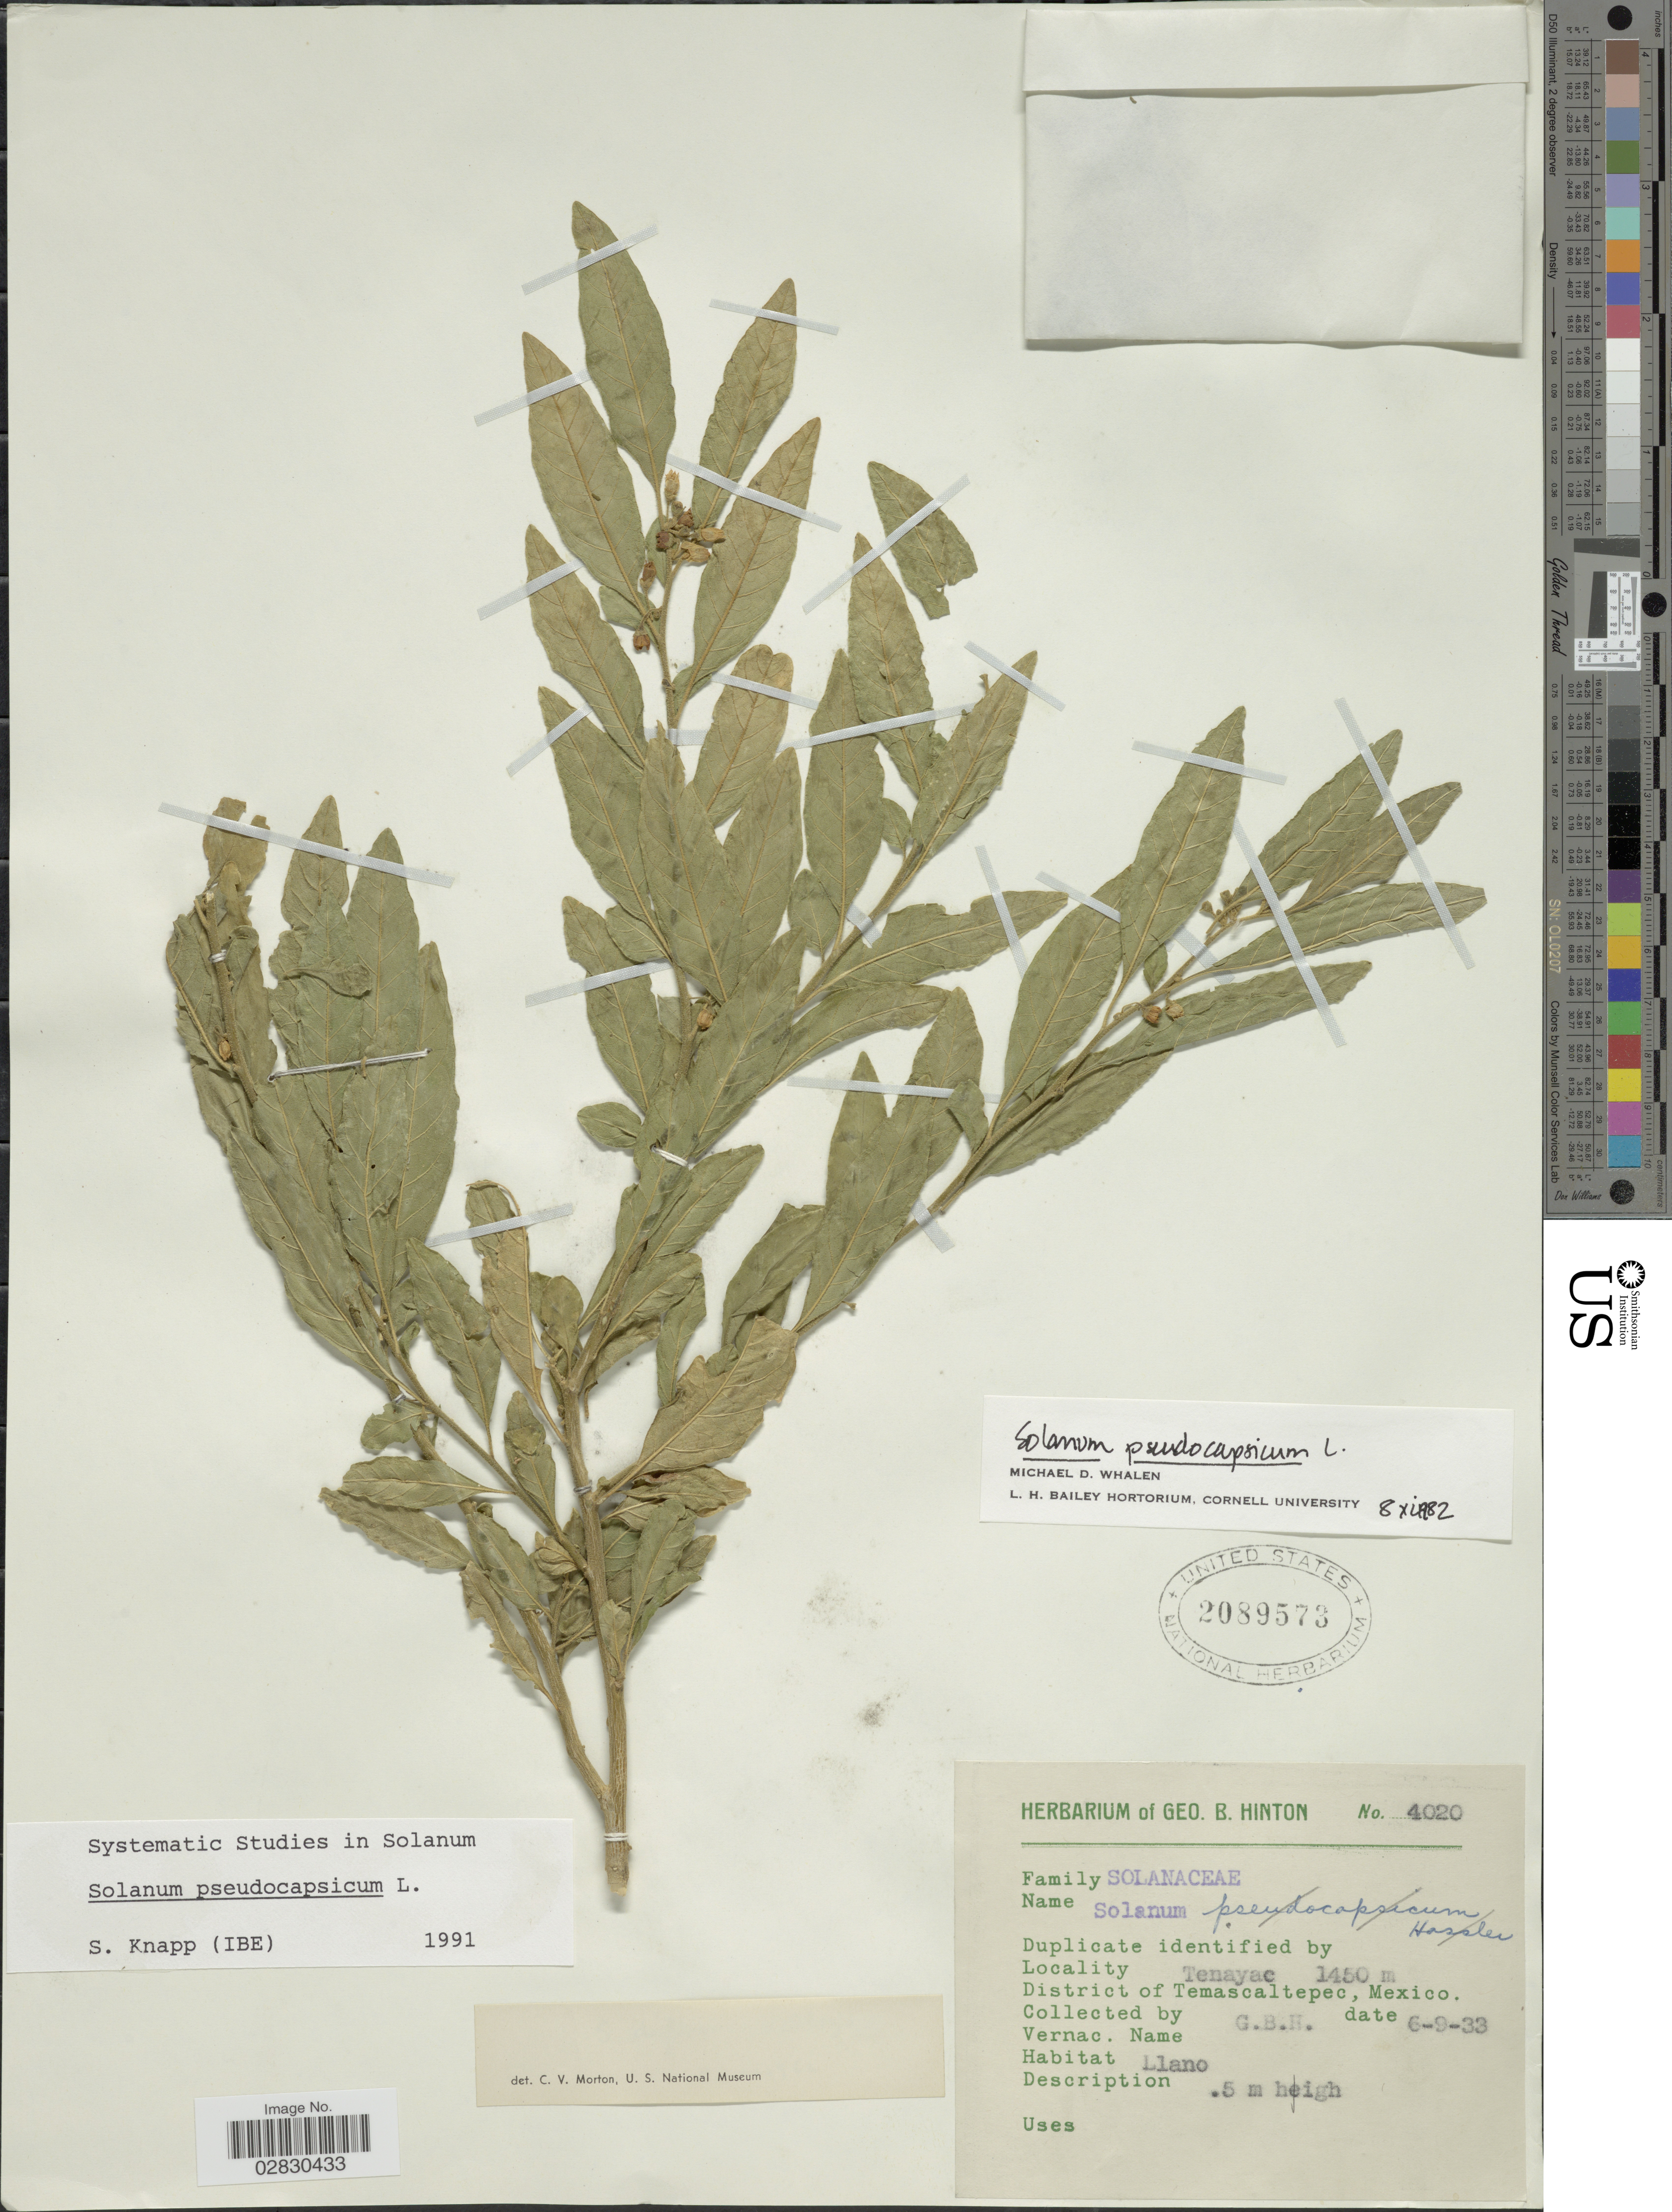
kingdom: Plantae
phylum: Tracheophyta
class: Magnoliopsida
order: Solanales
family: Solanaceae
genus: Solanum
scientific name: Solanum pseudocapsicum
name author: L.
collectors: G. B. Hinton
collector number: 4020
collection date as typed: Transcribed d/m/y: 6/9/33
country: Mexico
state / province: México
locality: Tenayac. District of Temascaltepec.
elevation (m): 1450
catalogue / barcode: US 2089573